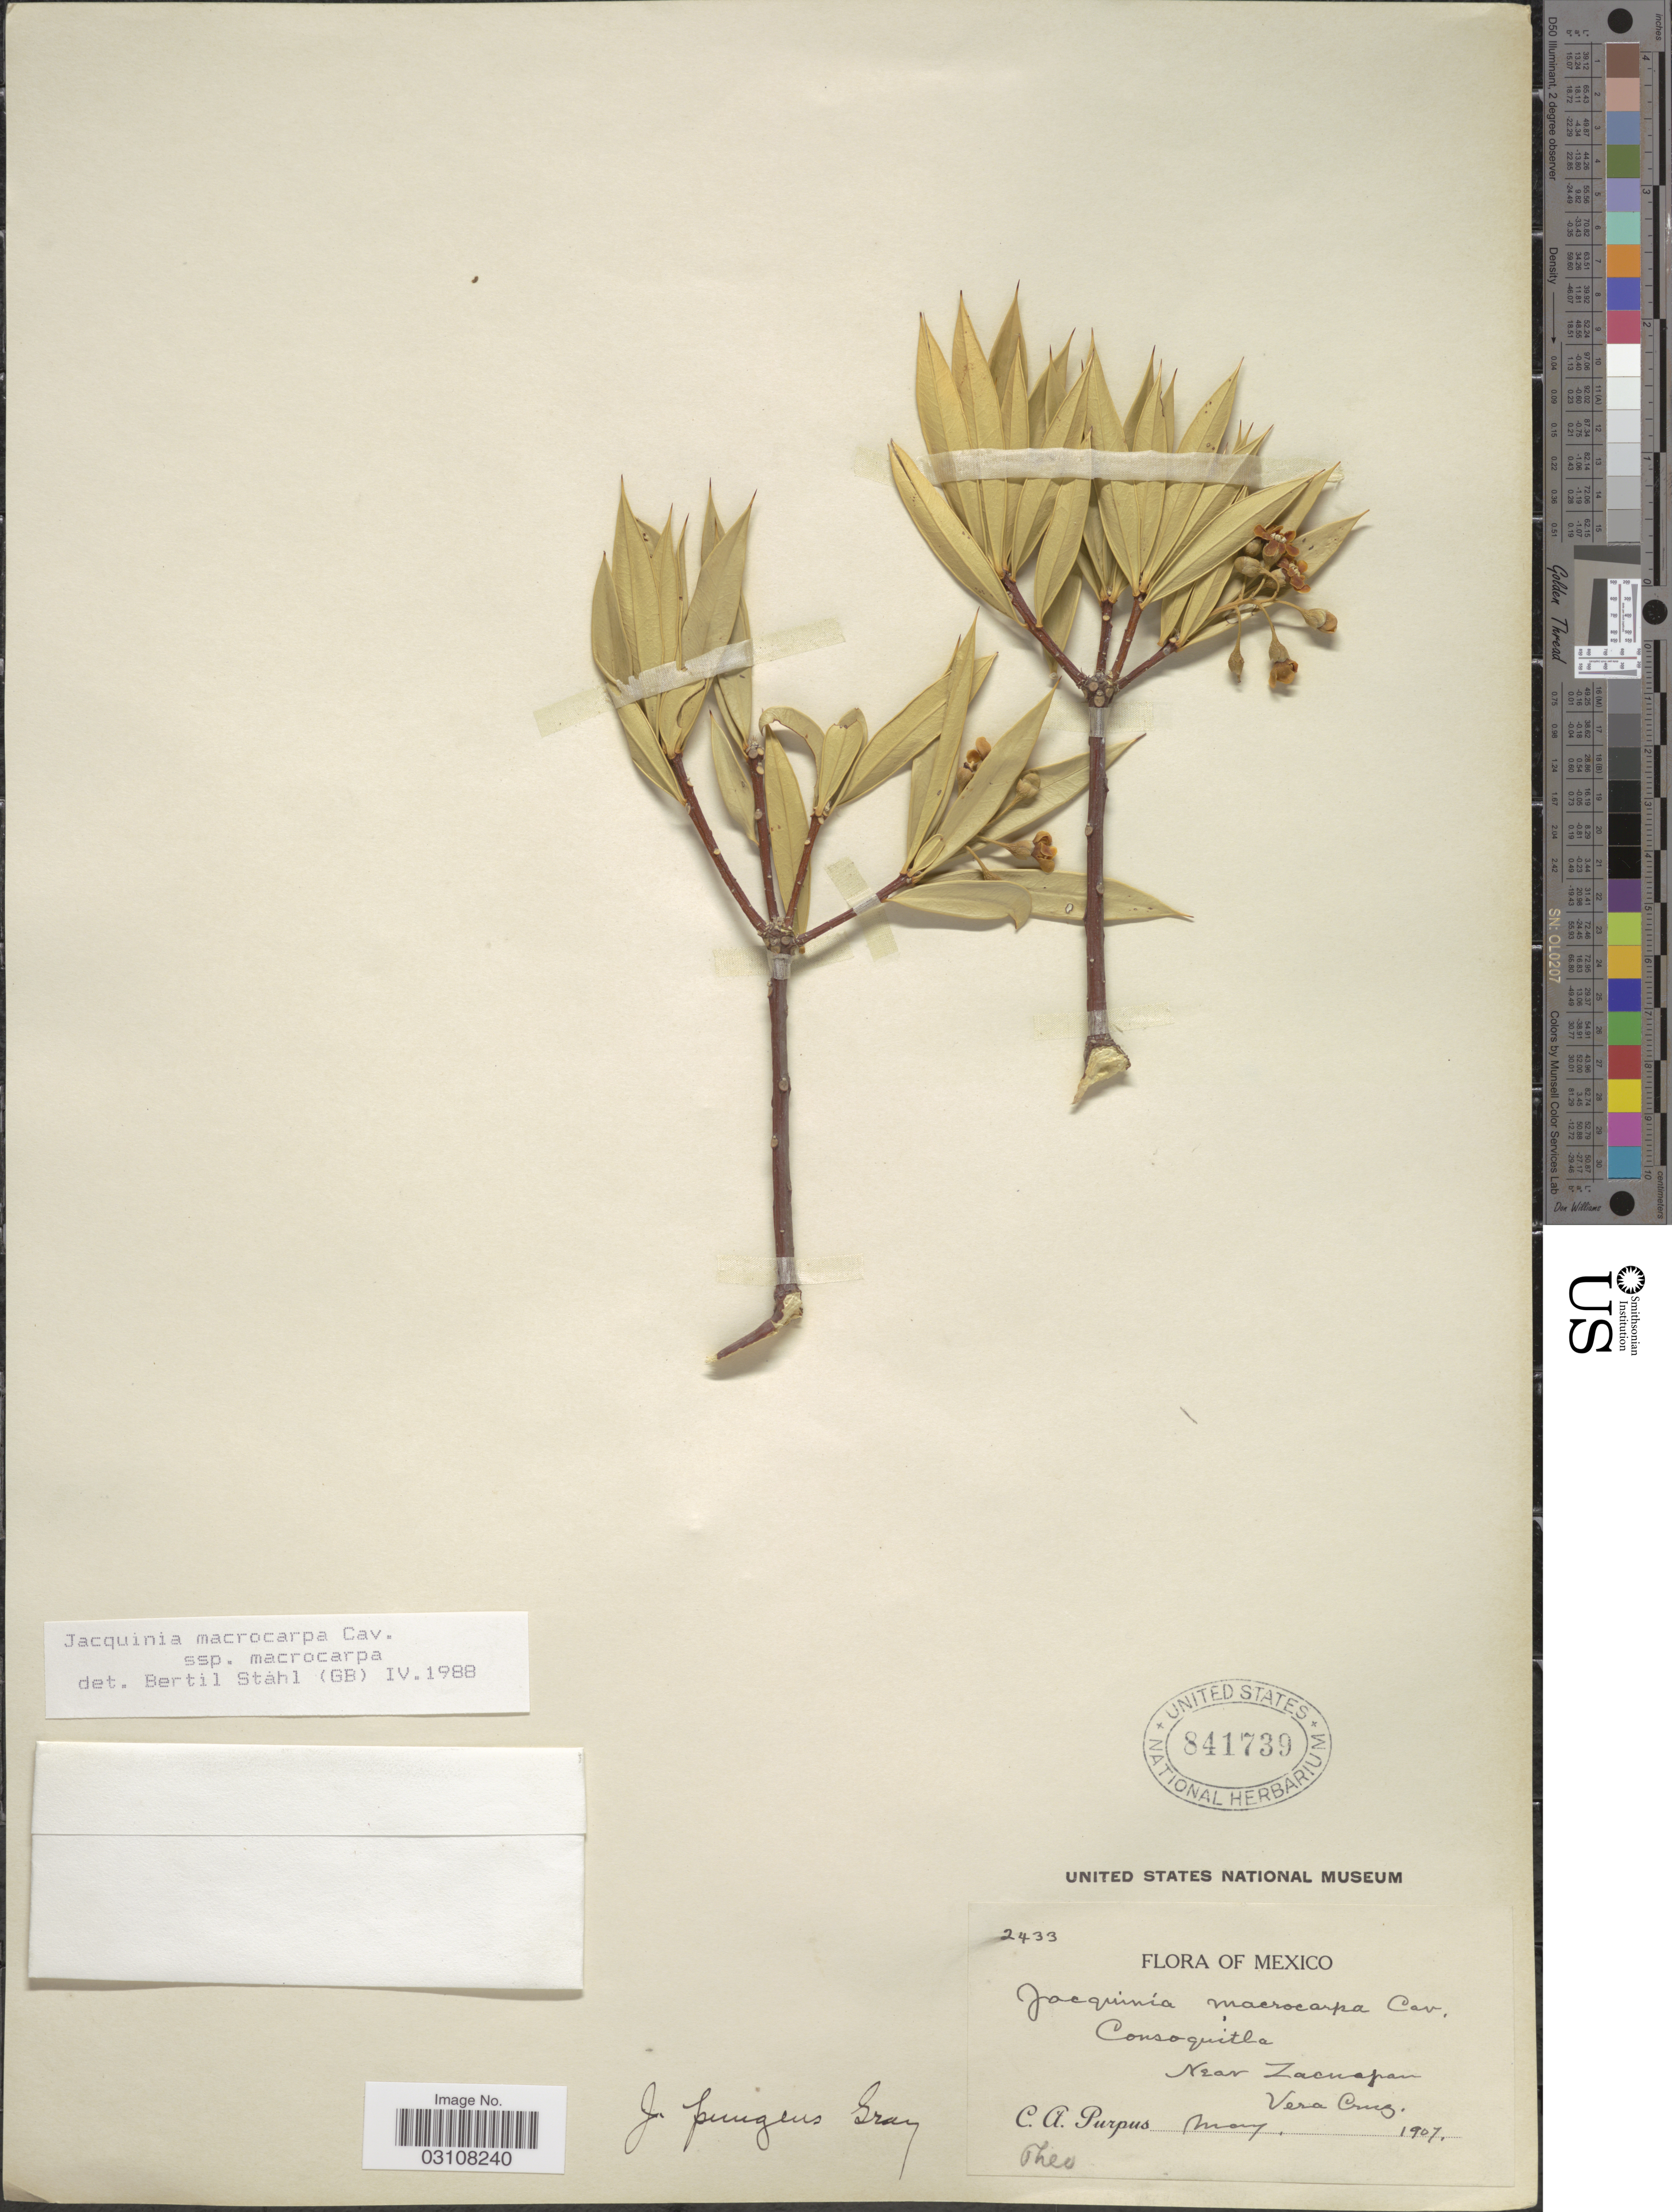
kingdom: Plantae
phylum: Tracheophyta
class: Magnoliopsida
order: Ericales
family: Primulaceae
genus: Jacquinia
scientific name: Jacquinia macrocarpa subsp. macrocarpa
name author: Cav.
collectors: C. A. Purpus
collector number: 2433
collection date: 1907-05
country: Mexico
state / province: Veracruz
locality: Consoquitla, Near Zacuapan, Vera Cruz.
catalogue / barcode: US 841739